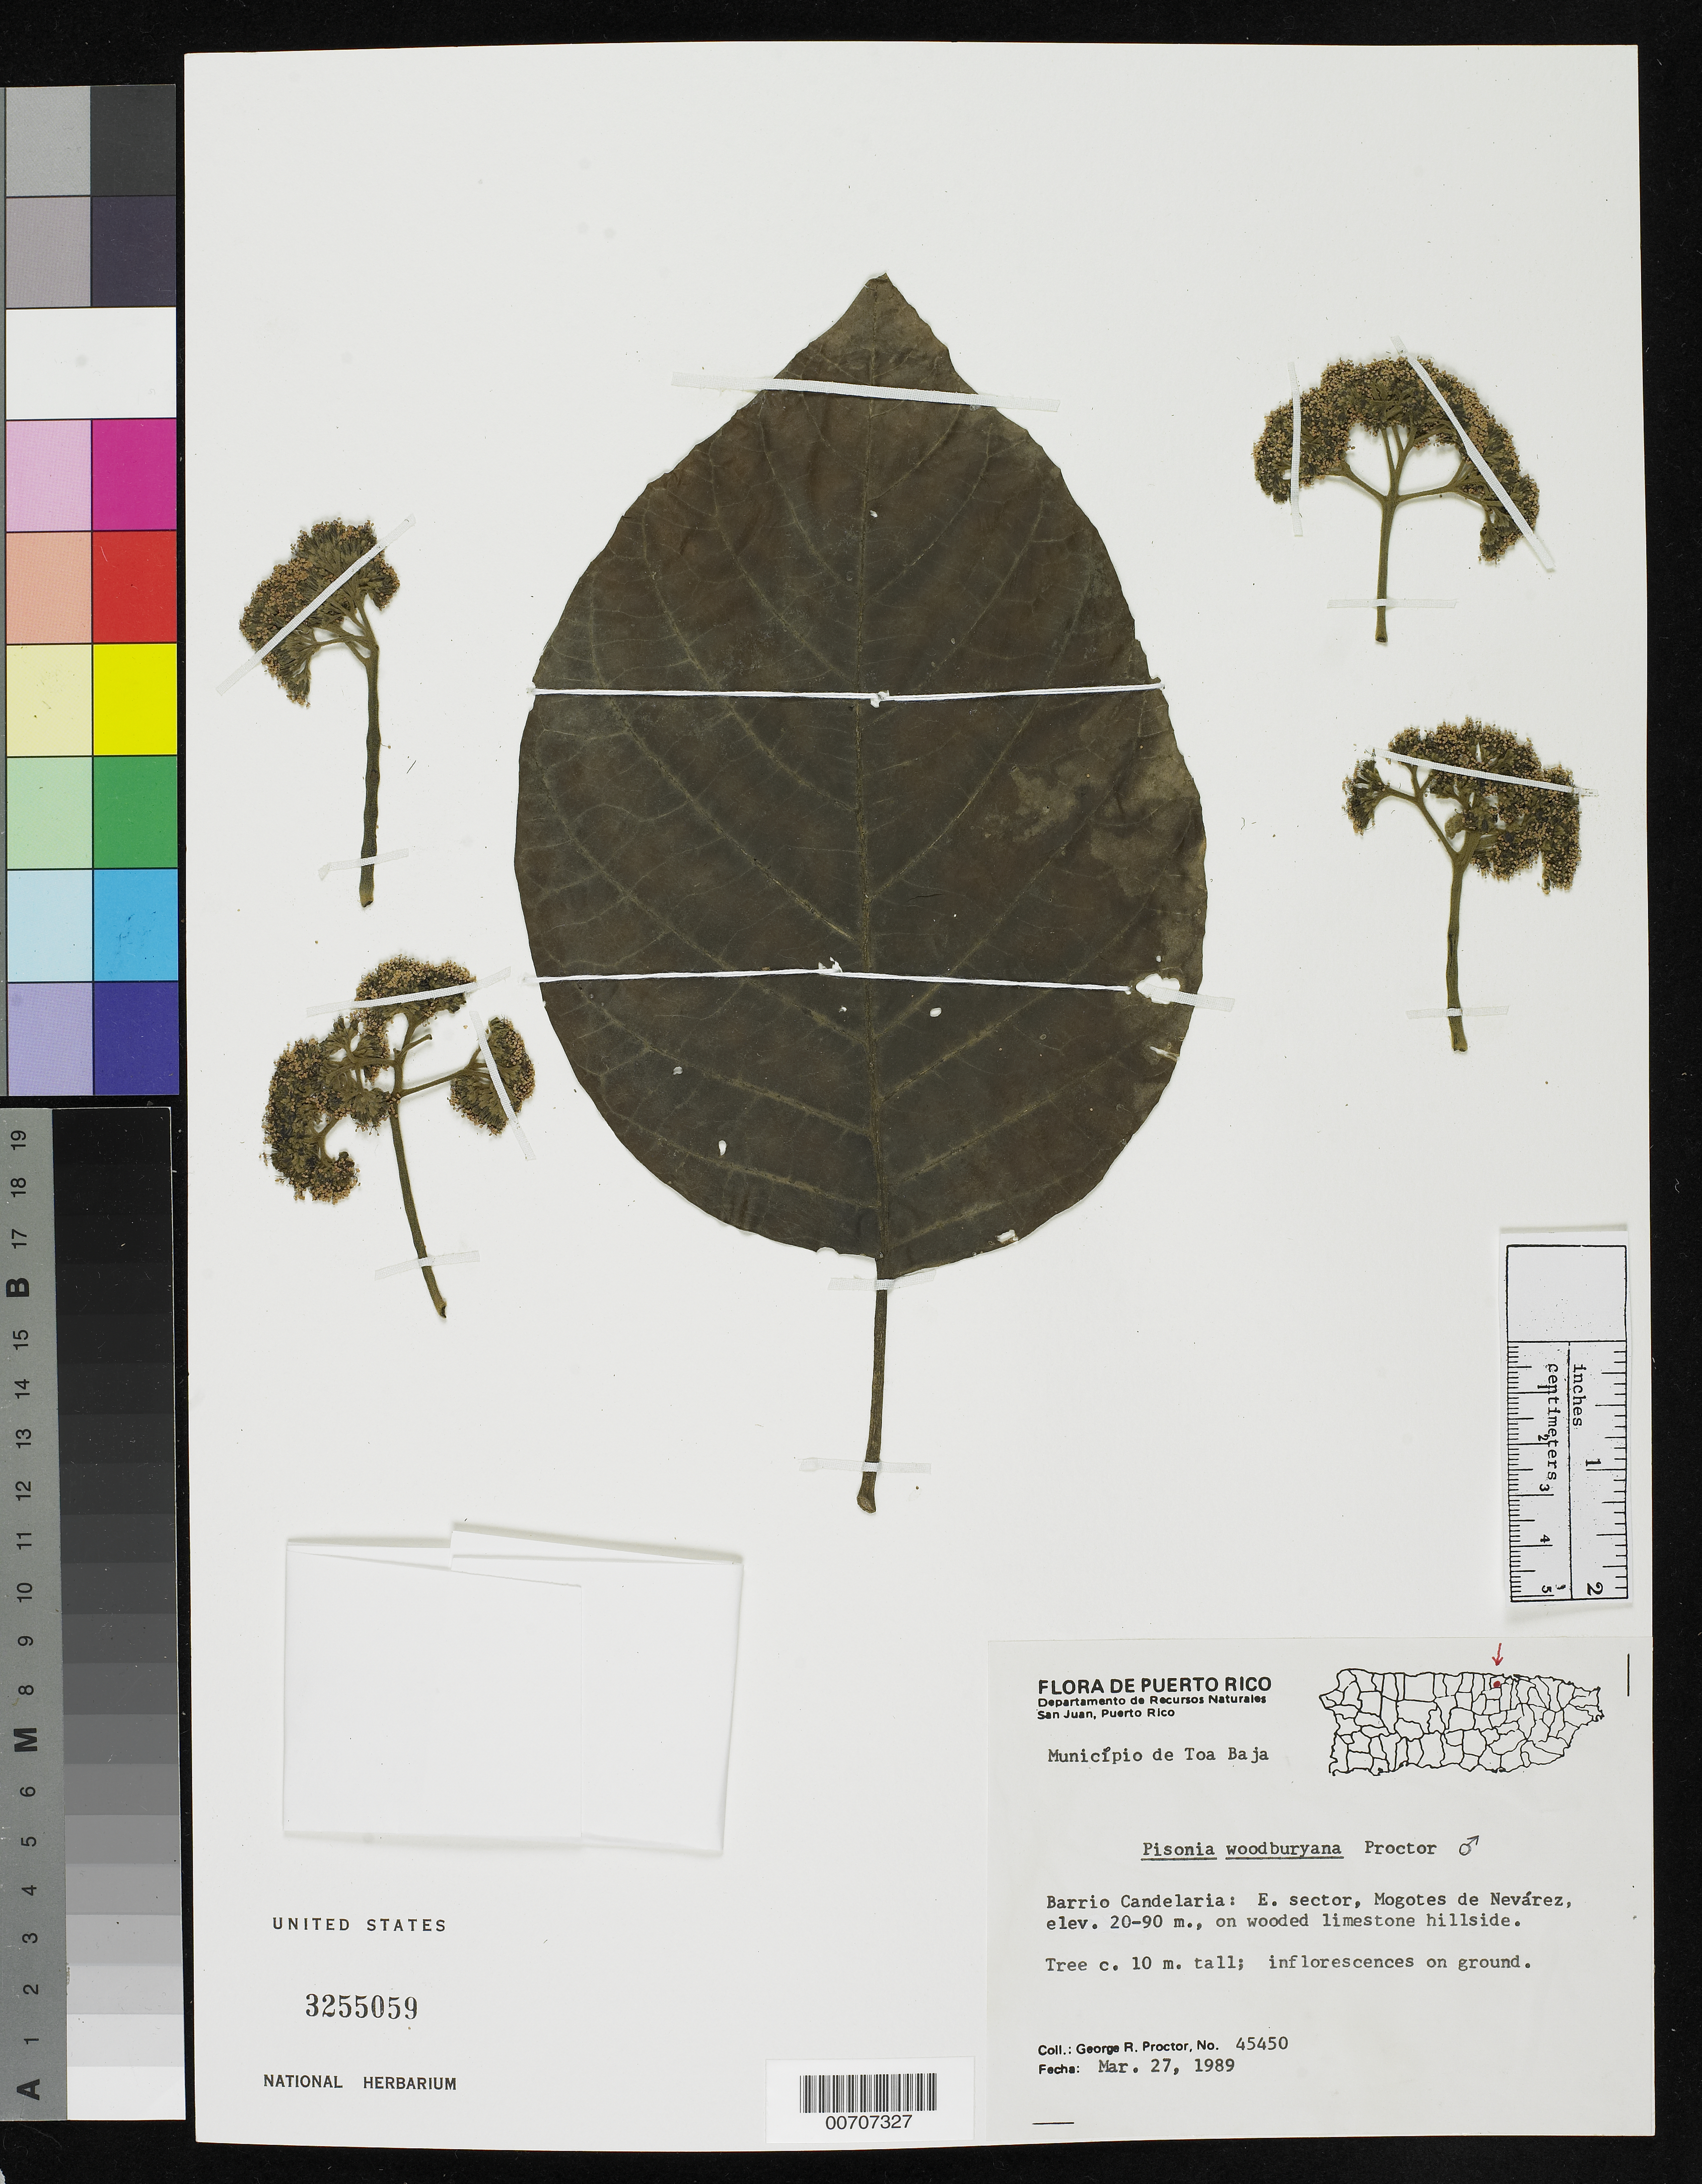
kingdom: Plantae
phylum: Tracheophyta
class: Magnoliopsida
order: Caryophyllales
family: Nyctaginaceae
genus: Pisonia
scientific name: Pisonia horneae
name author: Trejo & Caraballo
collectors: G. R. Proctor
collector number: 45450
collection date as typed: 27 Mar 1989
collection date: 1989-03-27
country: Puerto Rico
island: Greater Antilles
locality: Municipio de Toa Baja, Barrio Candelaria: E sector, Mogotes de Nevarez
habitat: On wooded limestone hillside.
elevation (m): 20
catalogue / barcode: US 3255059